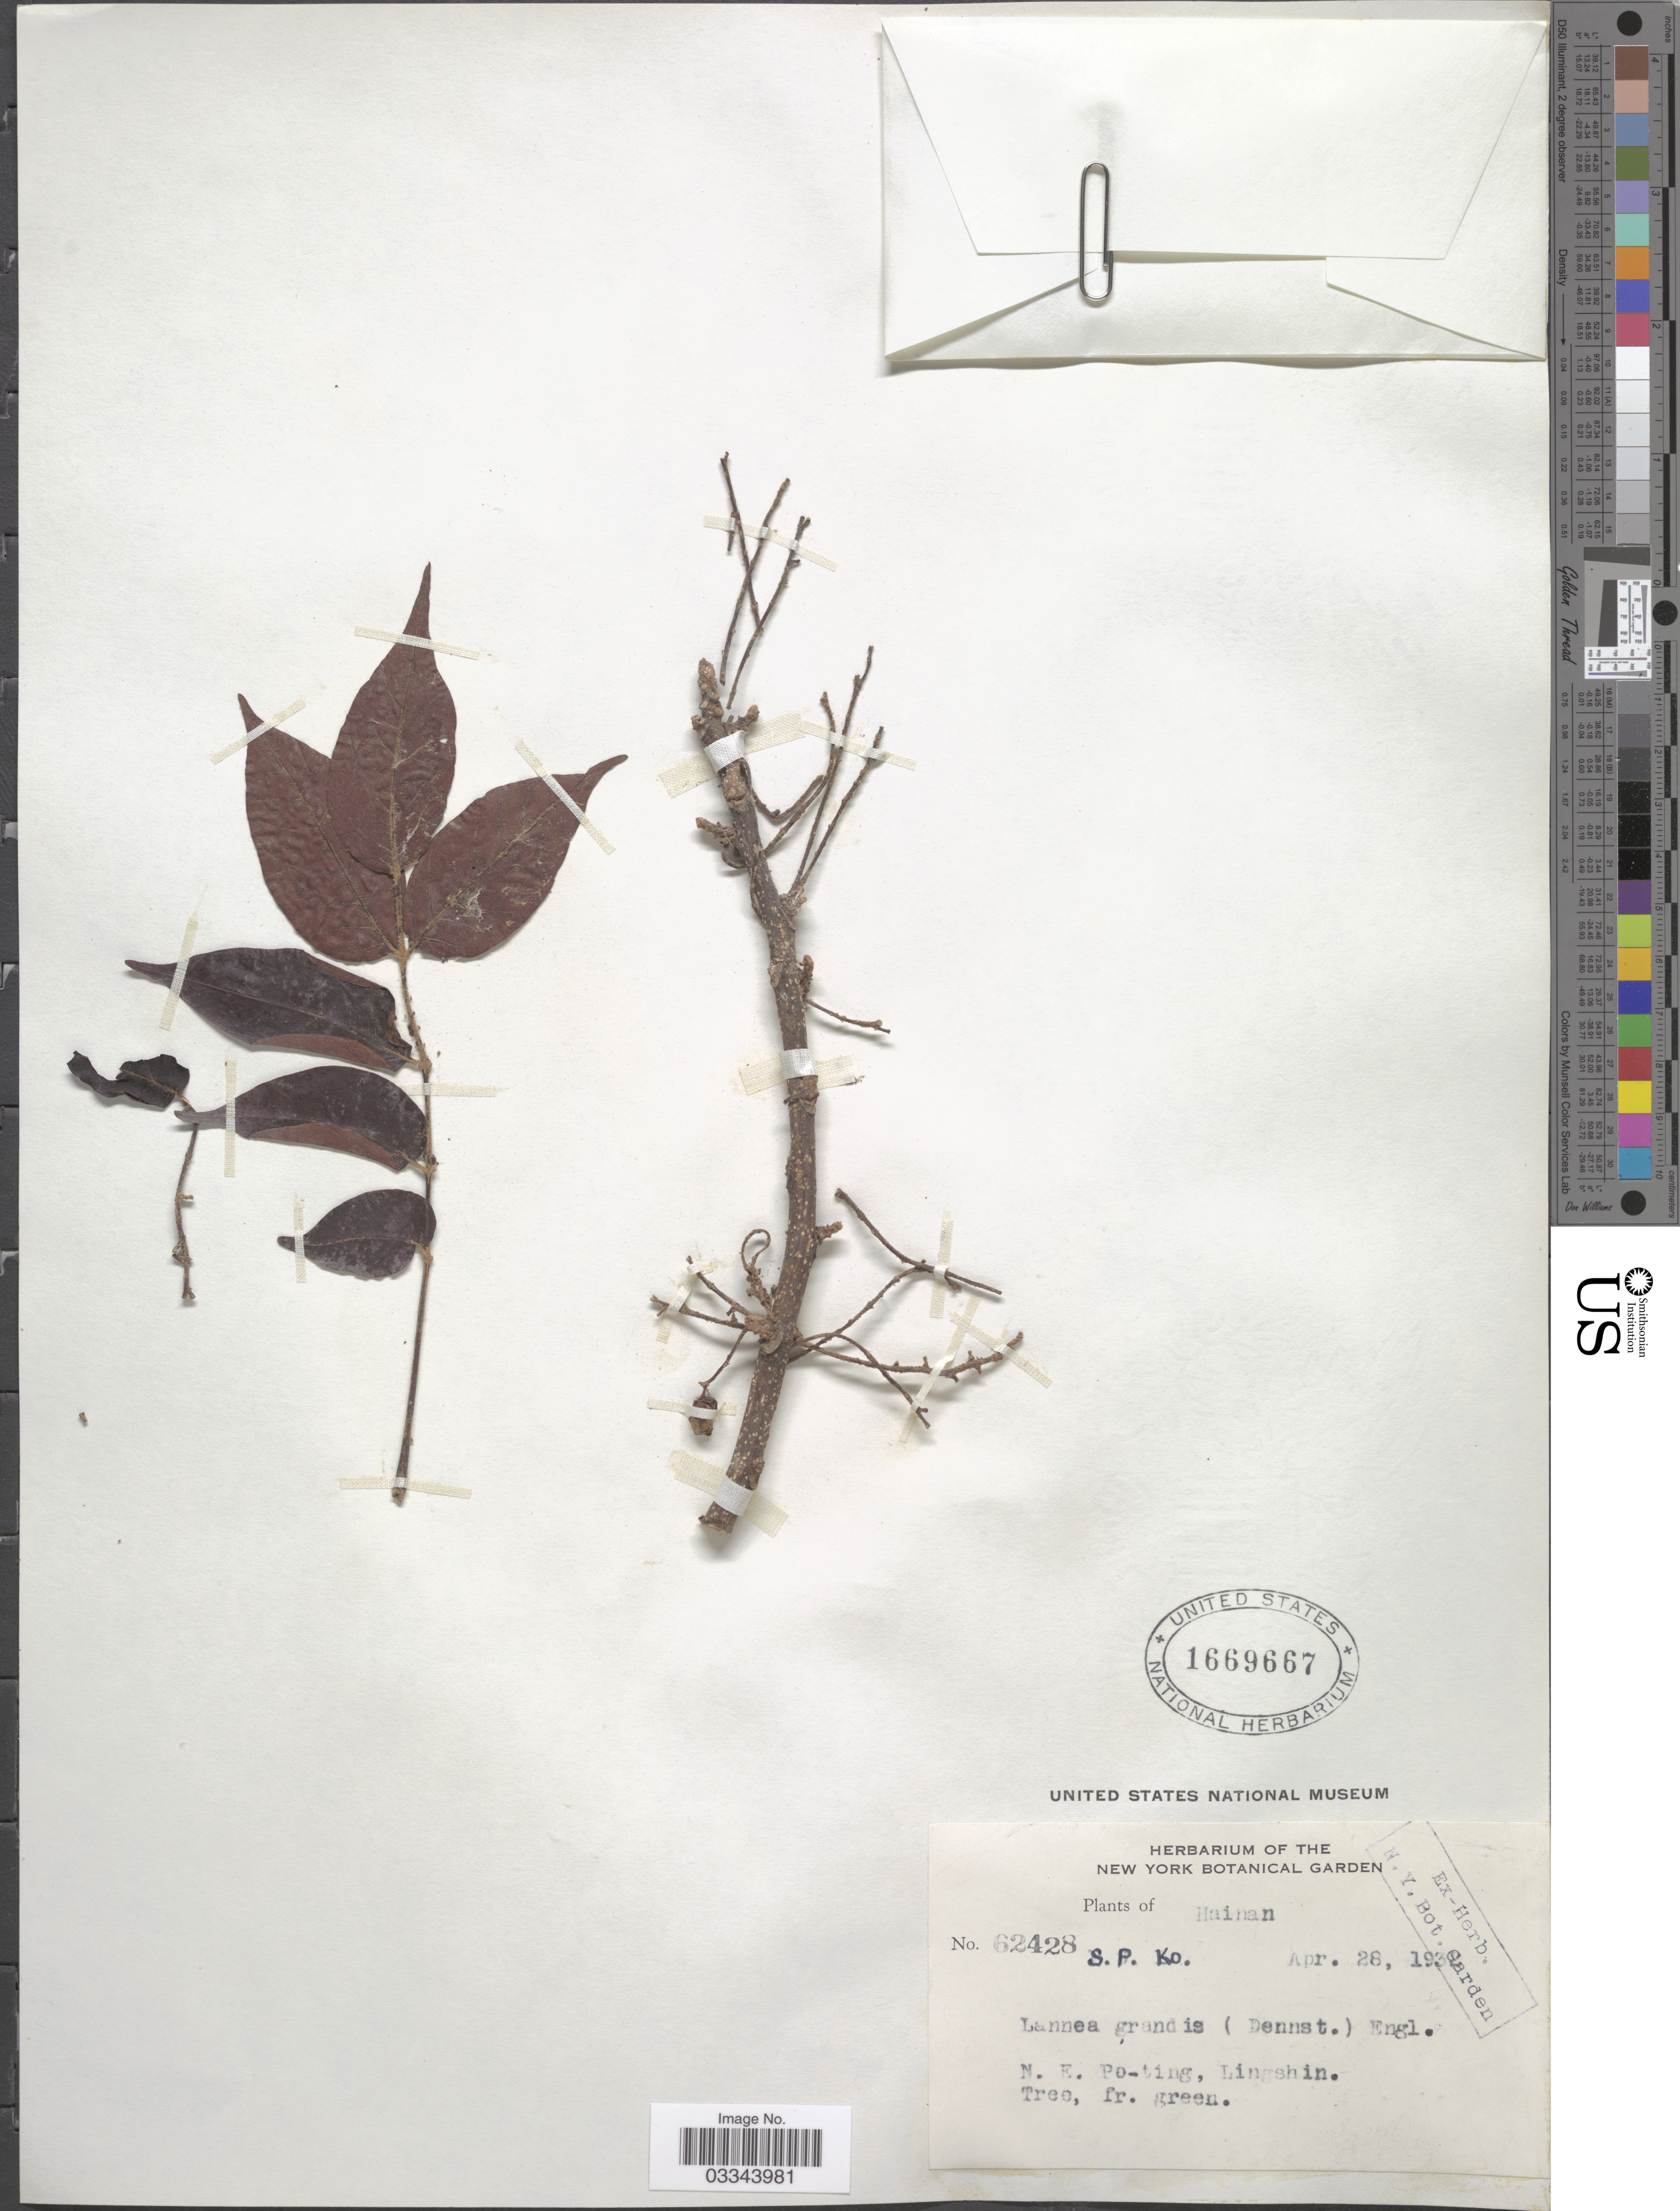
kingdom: Plantae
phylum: Tracheophyta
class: Magnoliopsida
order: Sapindales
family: Anacardiaceae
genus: Lannea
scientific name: Lannea grandis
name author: (Dennst.) Engl.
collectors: S. P. Ko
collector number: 62428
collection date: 1932-04-26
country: China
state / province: Hainan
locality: N.E. Po-ting, Lingshin.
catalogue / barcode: US 1669667